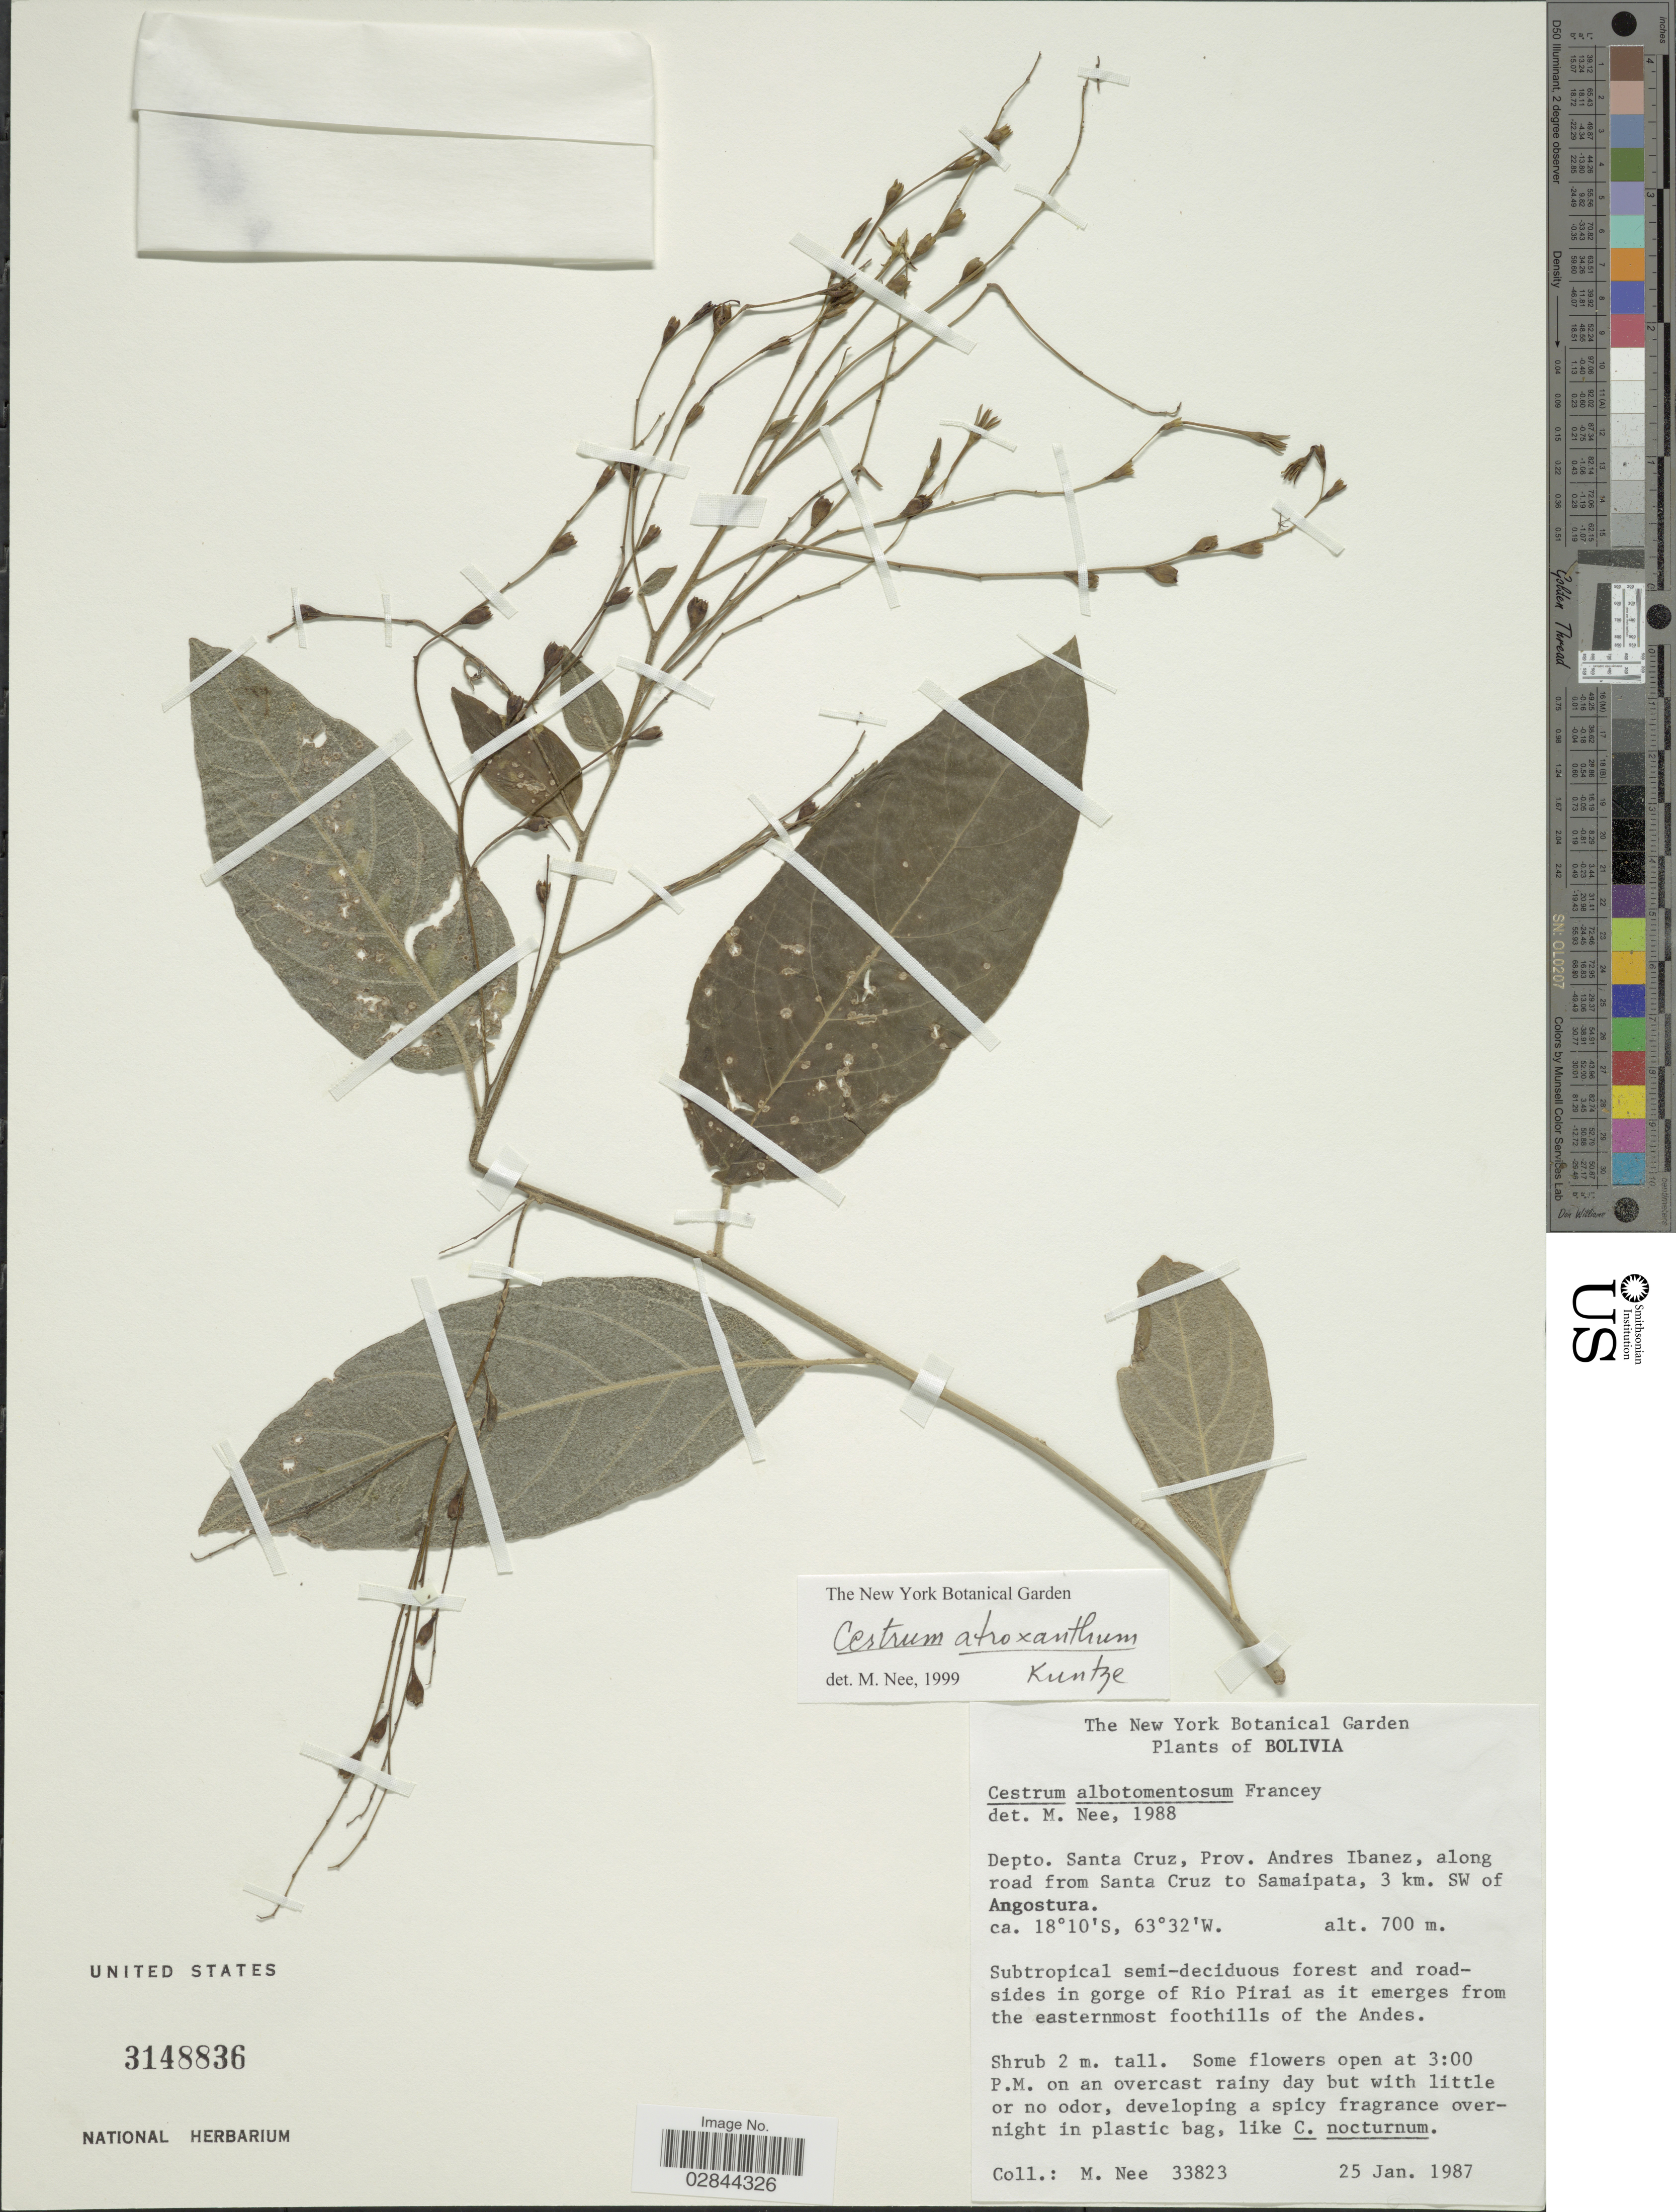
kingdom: Plantae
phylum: Tracheophyta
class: Magnoliopsida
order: Solanales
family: Solanaceae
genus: Cestrum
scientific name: Cestrum atroxanthum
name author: Kuntze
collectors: M. Nee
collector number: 33823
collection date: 1987-01-25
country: Bolivia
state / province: Santa Cruz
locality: Depto. Santa Cruz, Prov. Andres Ibanez, along road from Santa Cruz to Samaipata, 3 km. SW of Angostura.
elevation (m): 700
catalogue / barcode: US 3148836